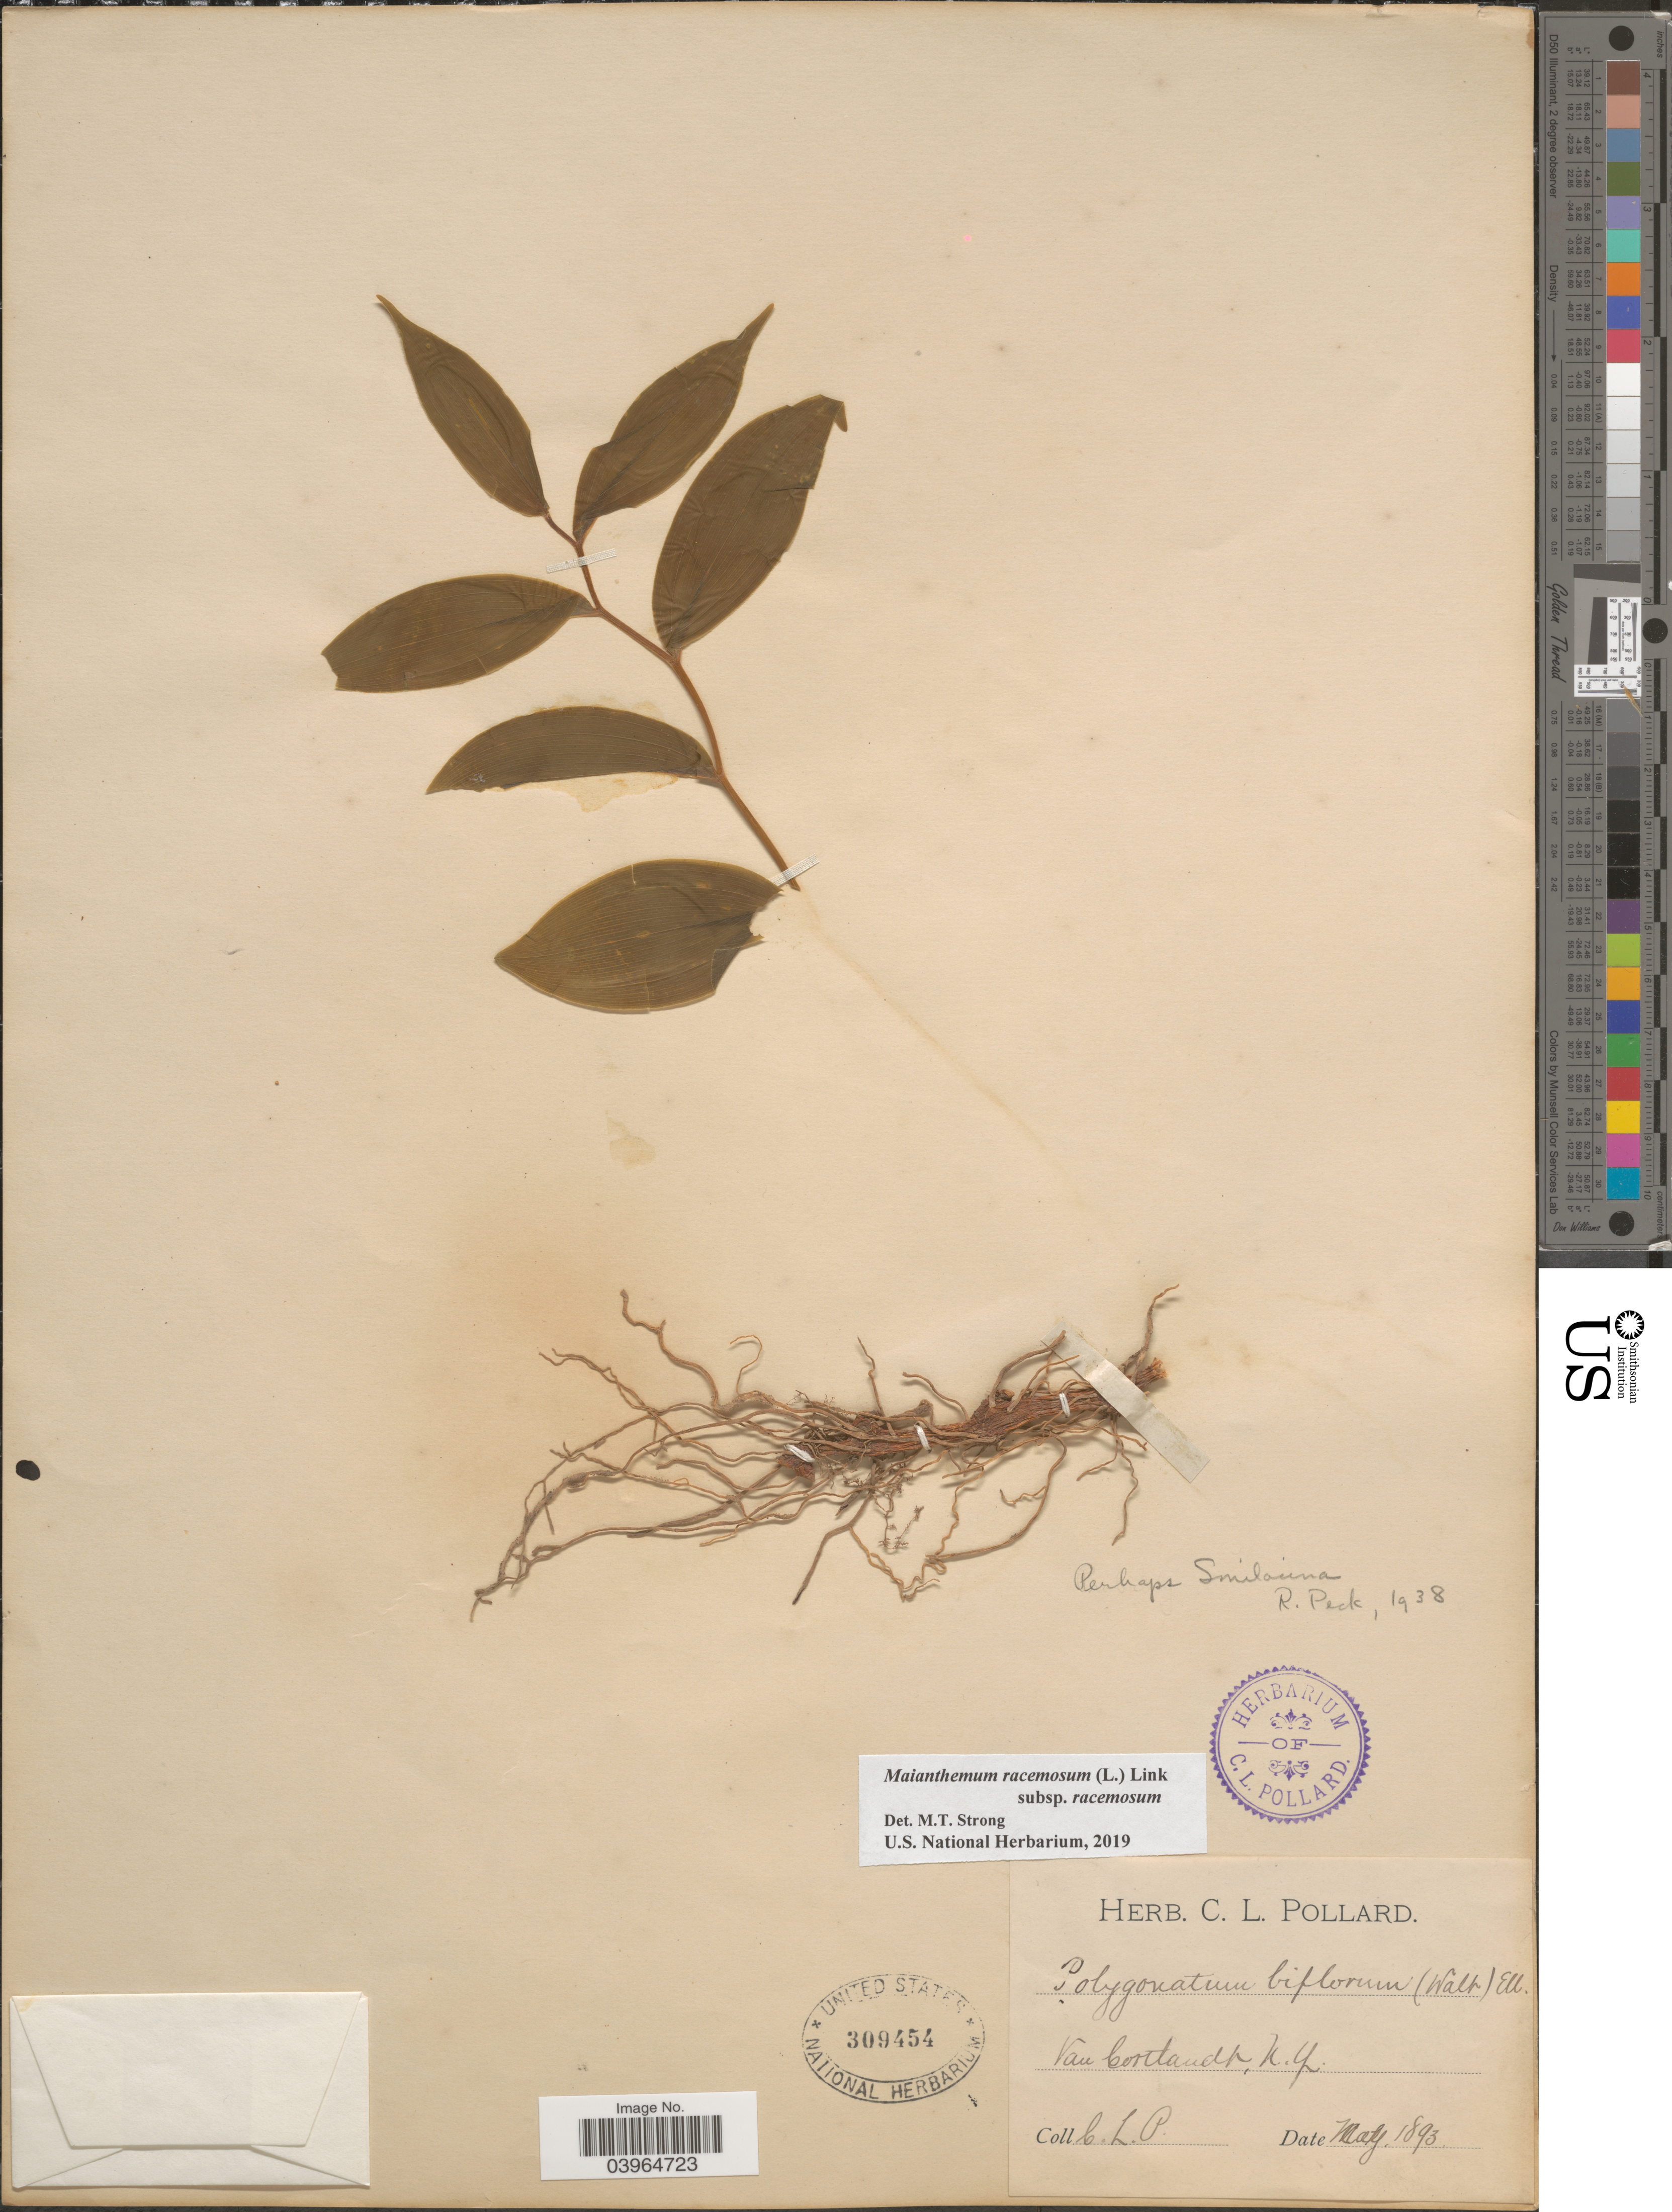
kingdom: Plantae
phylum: Tracheophyta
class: Liliopsida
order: Asparagales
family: Asparagaceae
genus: Maianthemum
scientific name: Maianthemum racemosum subsp. racemosum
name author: (L.) Link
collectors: C. L. Pollard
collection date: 1893-05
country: United States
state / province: New York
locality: Van Cortlandt.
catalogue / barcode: US 309454